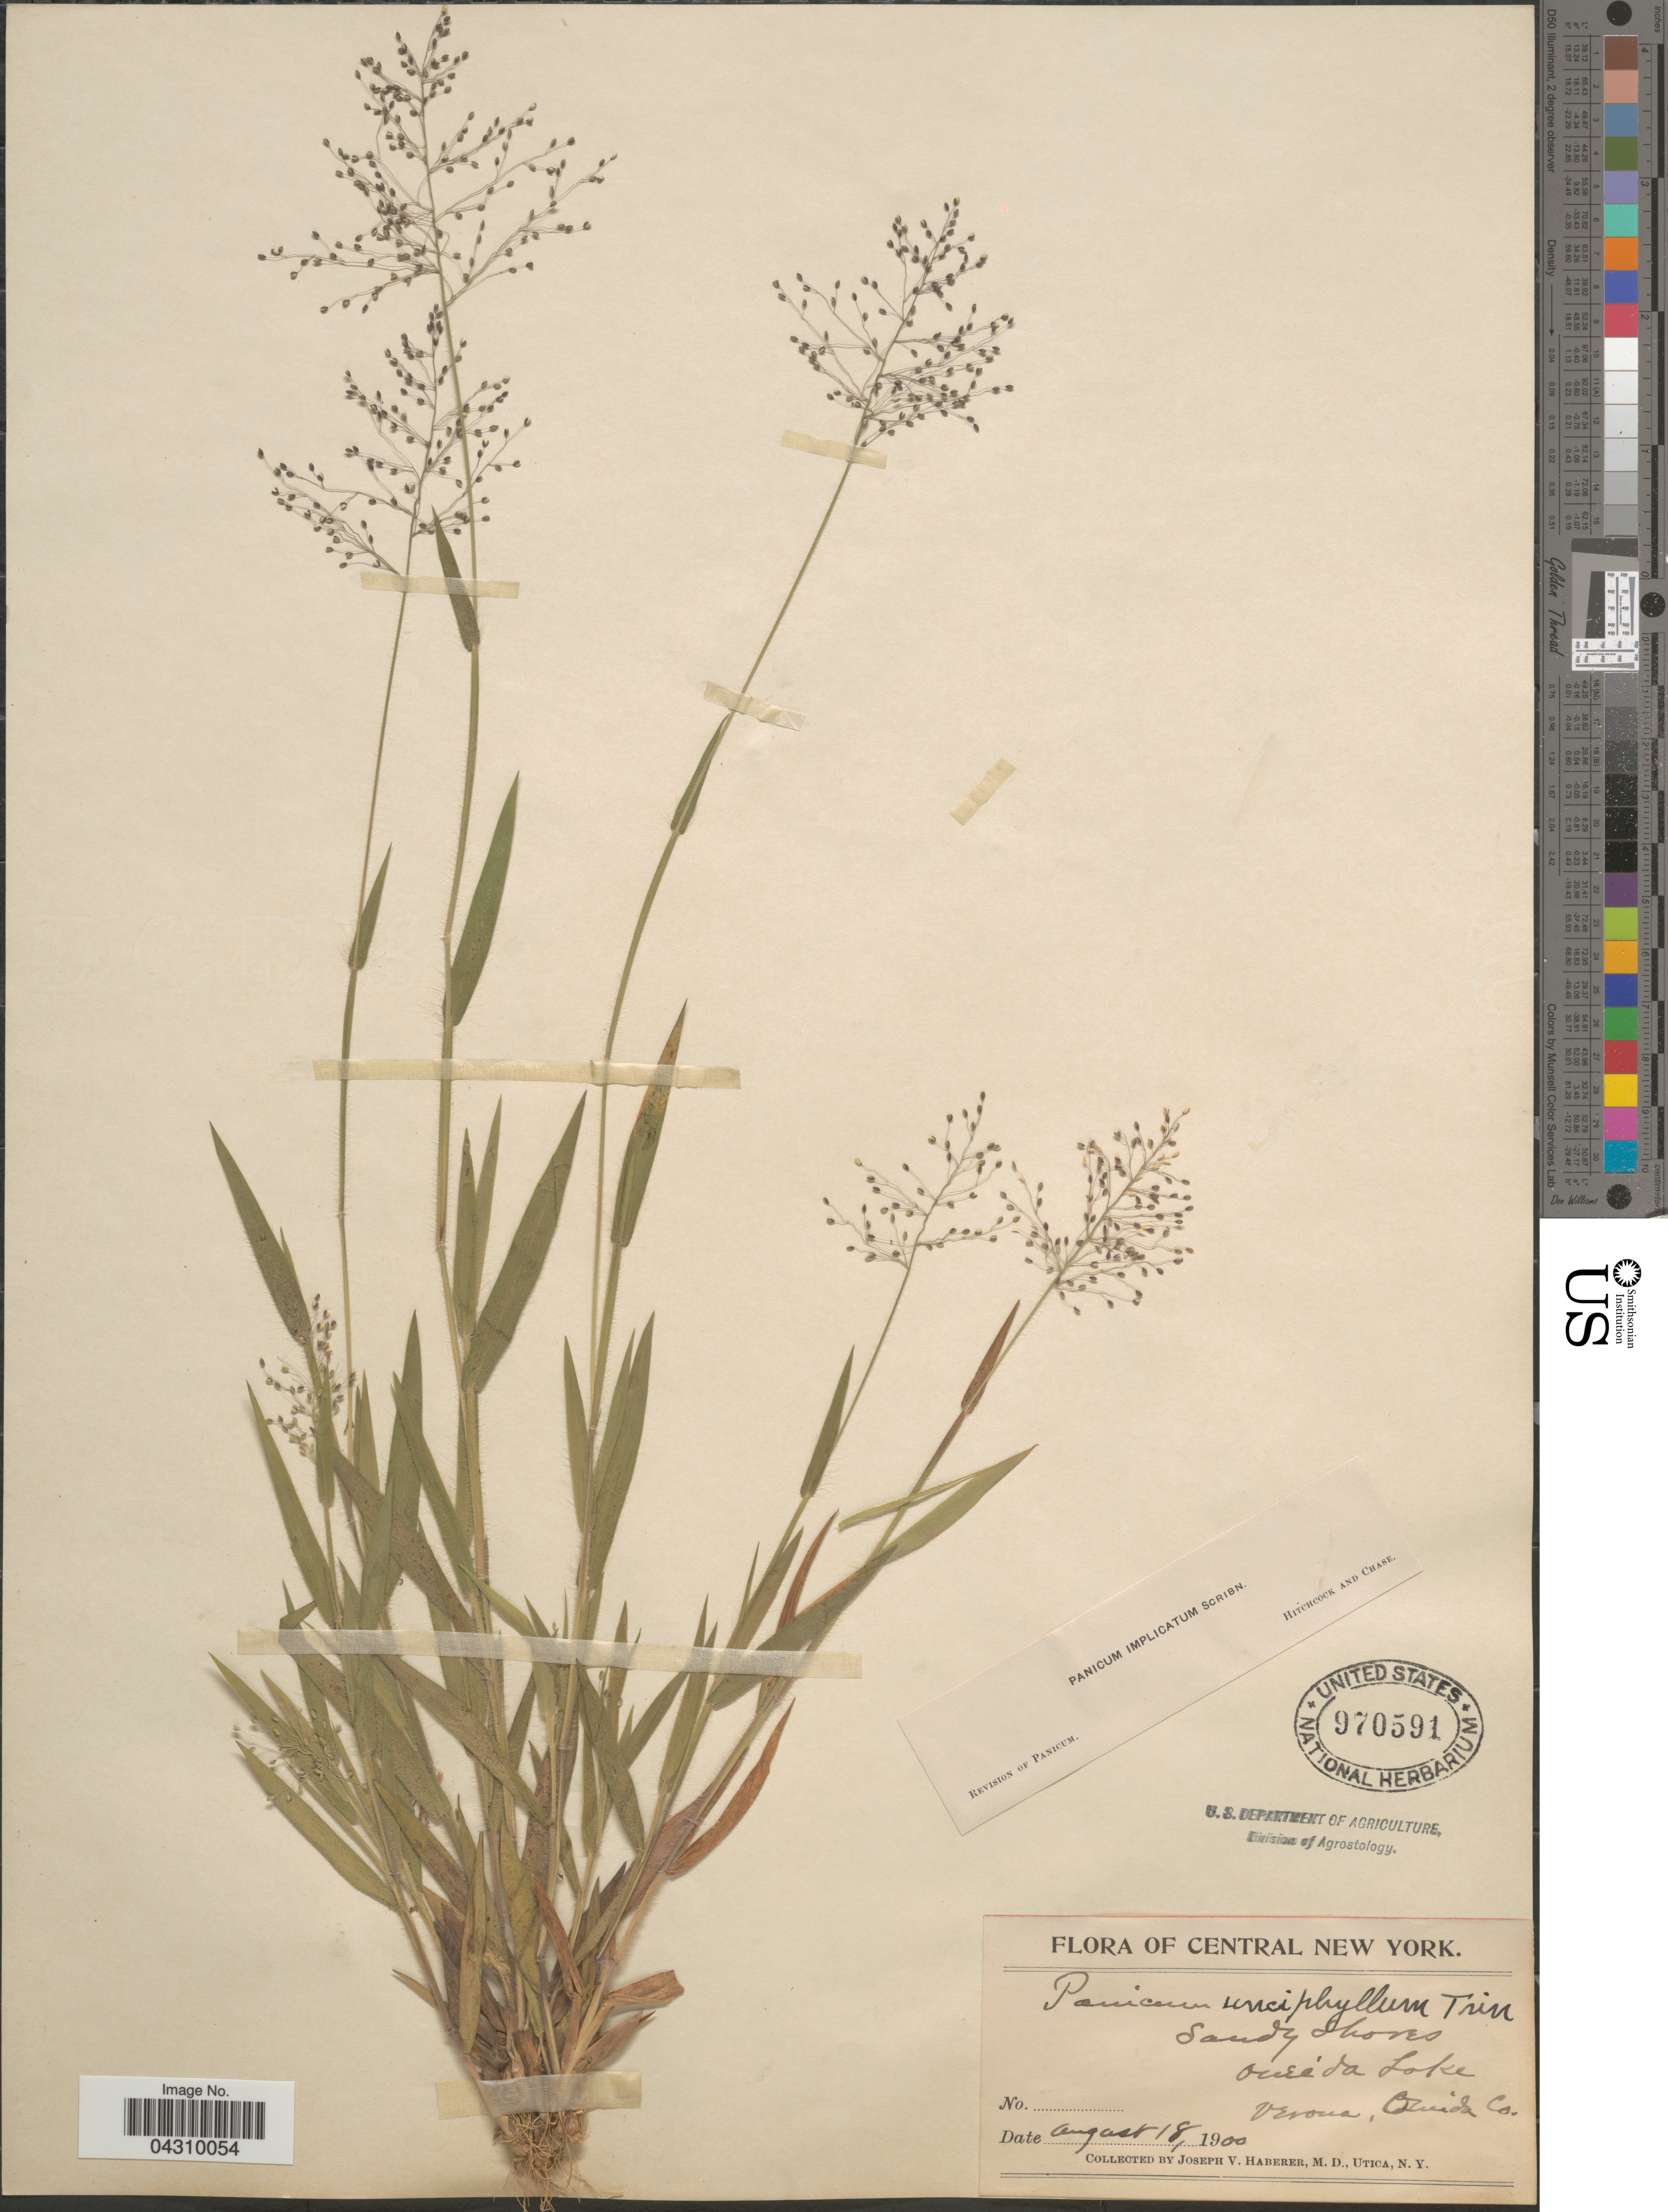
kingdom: Plantae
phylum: Tracheophyta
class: Liliopsida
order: Poales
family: Poaceae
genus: Dichanthelium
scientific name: Dichanthelium acuminatum var. acuminatum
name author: (Sw.) Gould & C.A. Clark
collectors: J. V. Haberer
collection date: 1900-08-18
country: United States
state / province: New York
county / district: Oneida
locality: Central New York. Oneida Lake. Verona, Oneida Co.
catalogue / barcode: US 970591